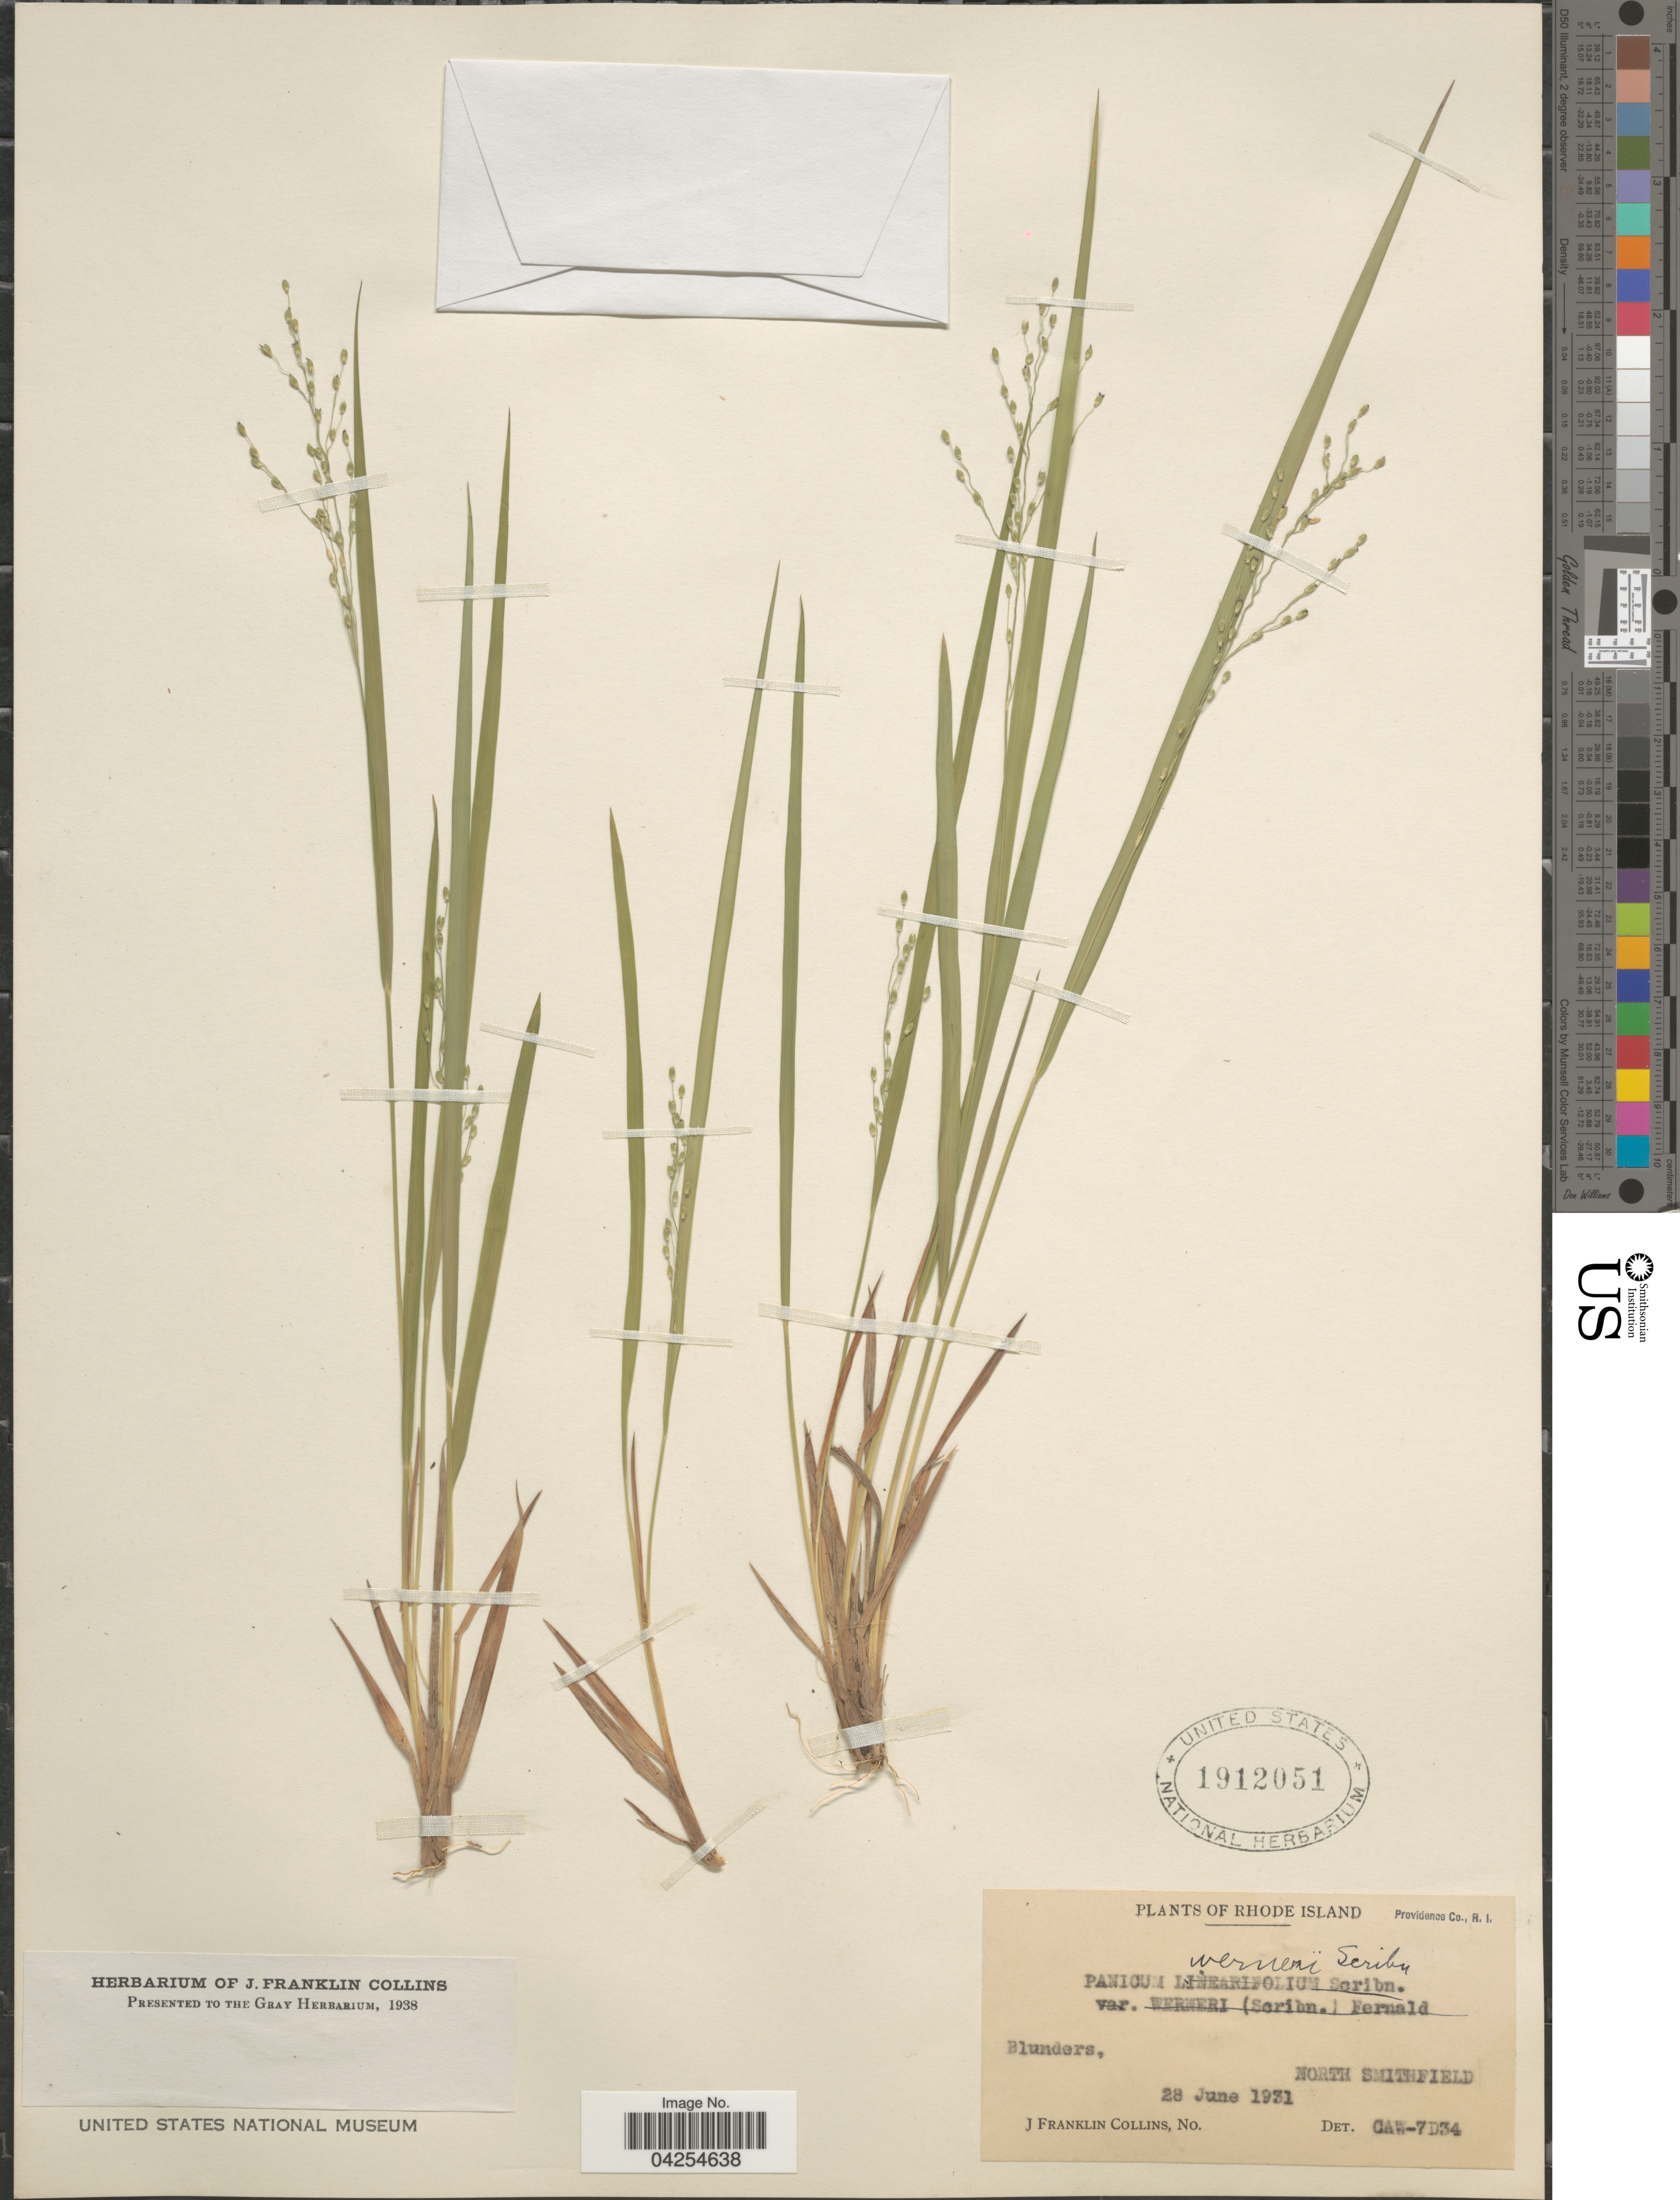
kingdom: Plantae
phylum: Tracheophyta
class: Liliopsida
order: Poales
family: Poaceae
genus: Dichanthelium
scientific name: Dichanthelium depauperatum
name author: (Muhl.) Gould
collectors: J. Collins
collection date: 1931-06-28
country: United States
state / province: Rhode Island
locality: Blunders, North Smithfield.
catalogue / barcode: US 1912051